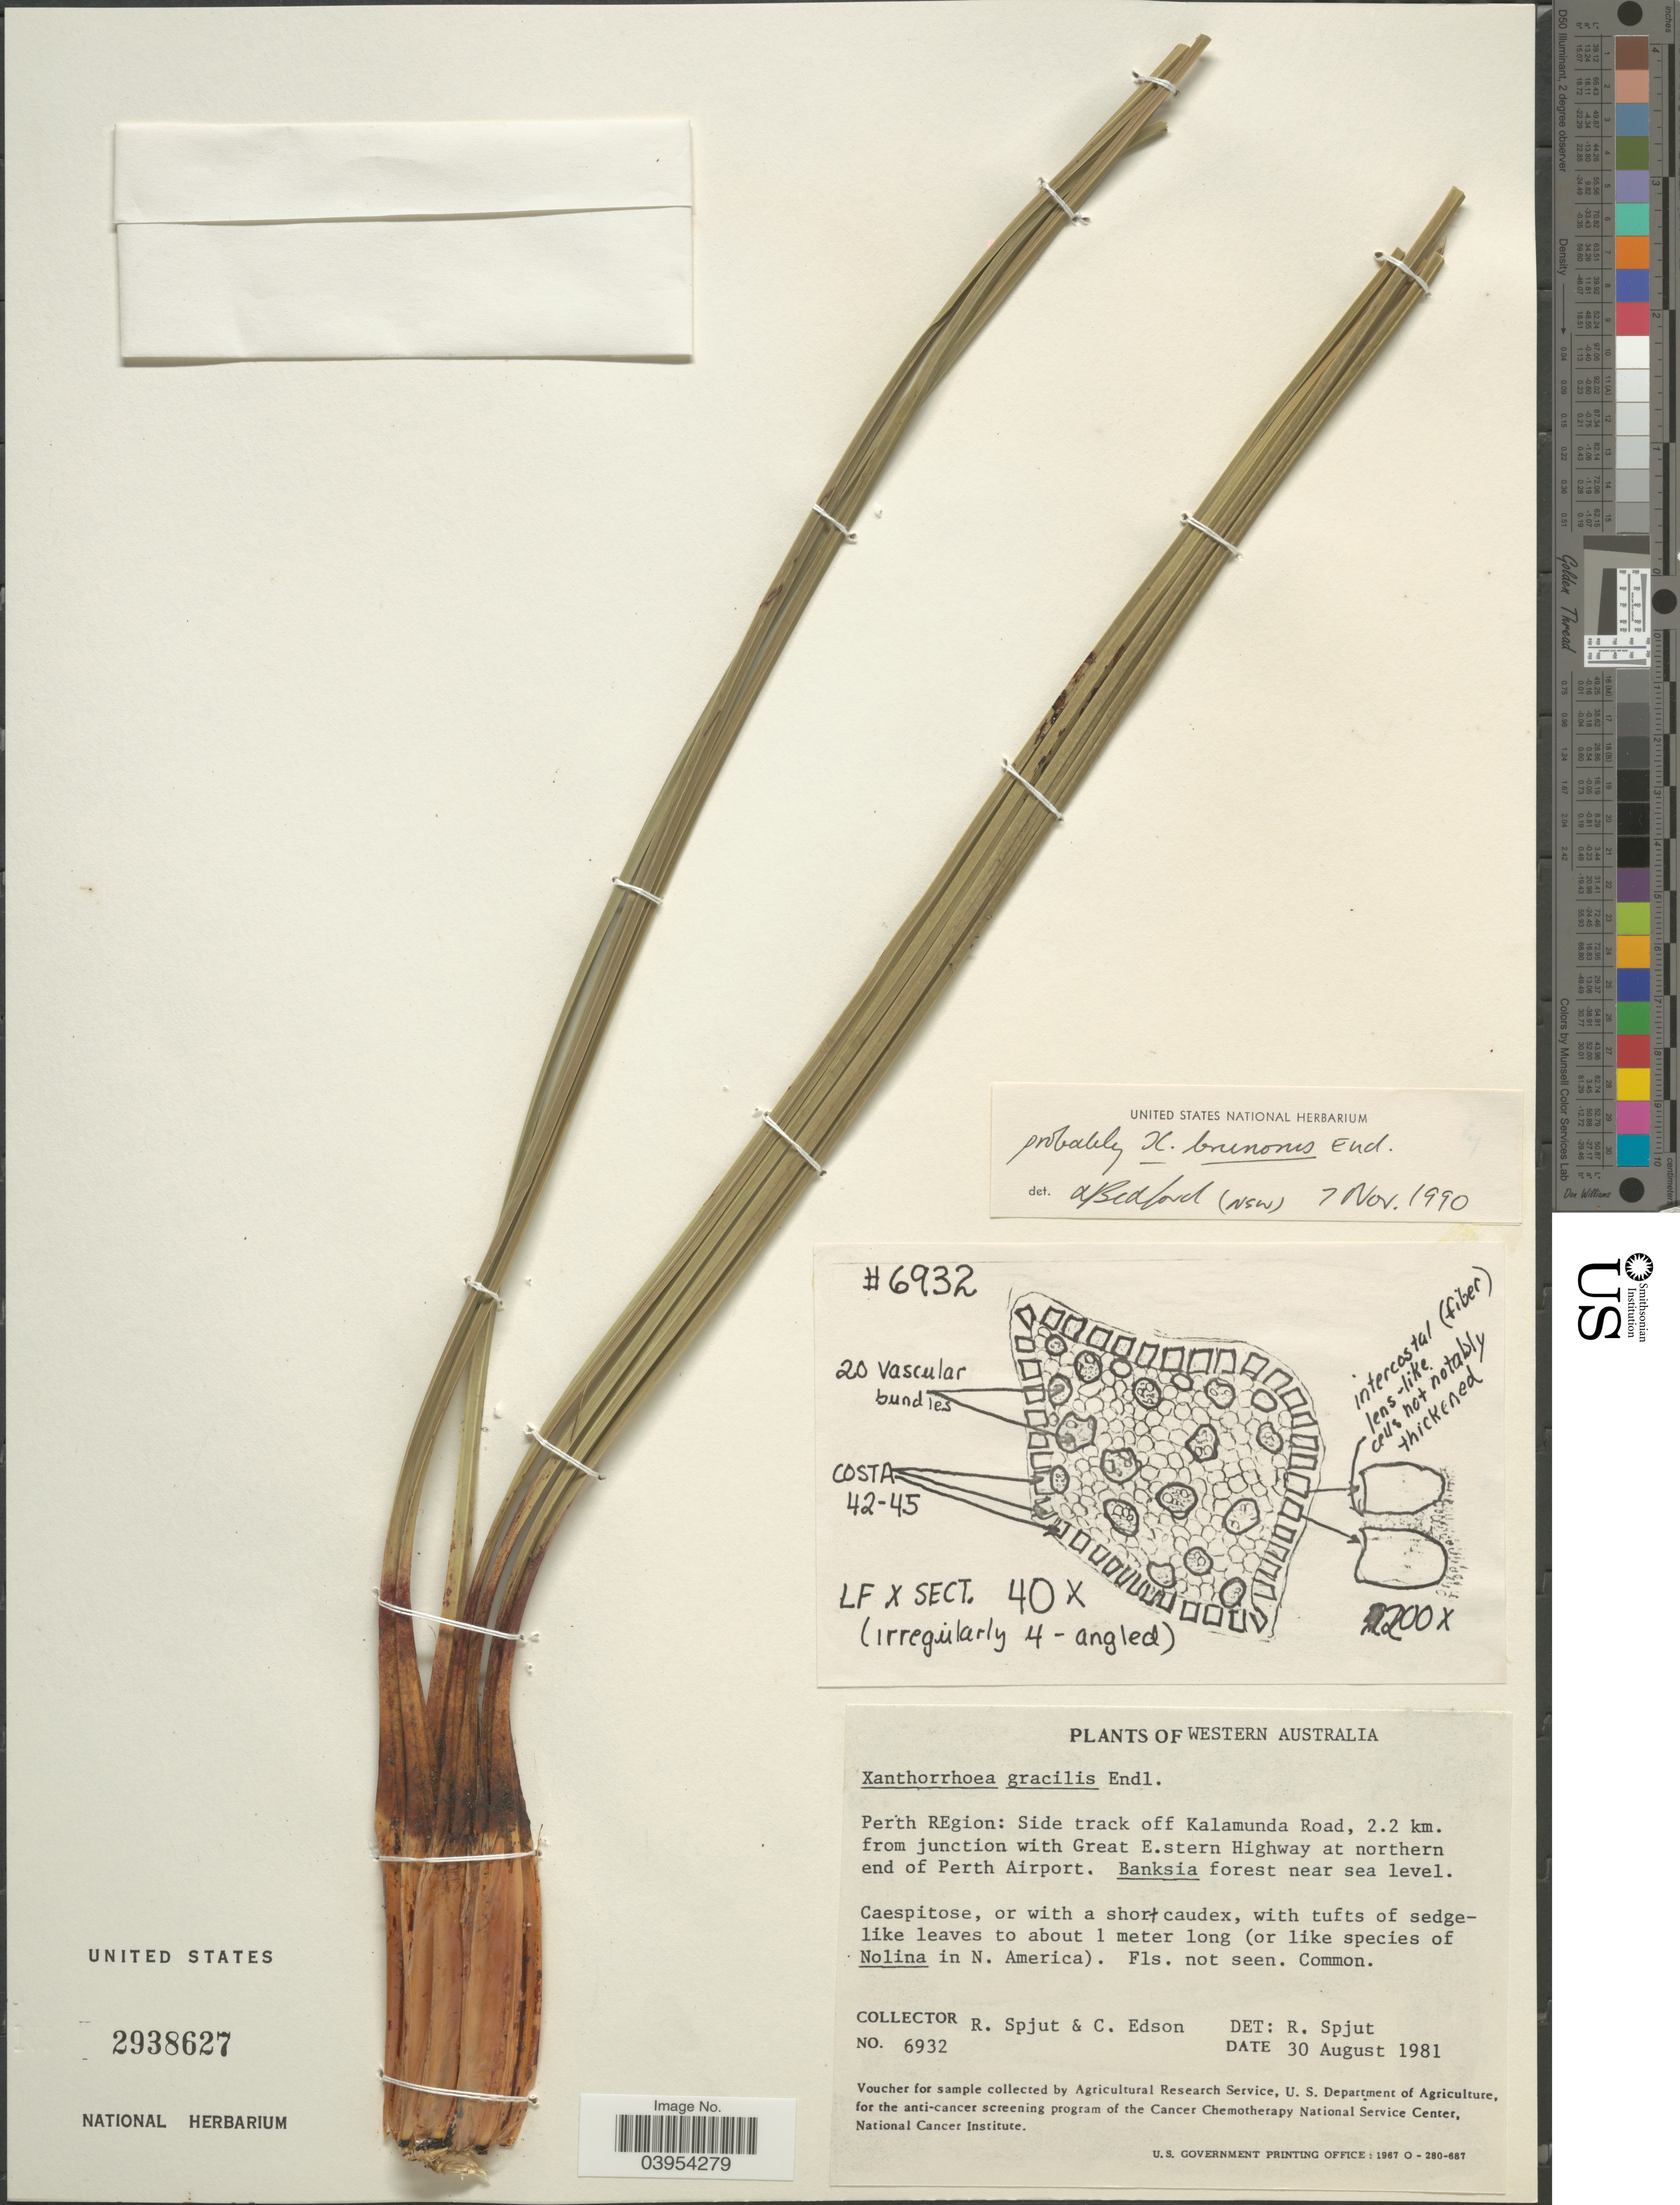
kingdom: Plantae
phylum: Tracheophyta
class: Liliopsida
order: Asparagales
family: Asphodelaceae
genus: Xanthorrhoea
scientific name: Xanthorrhoea brunonis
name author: Endl.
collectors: R. Spjut & C. Edson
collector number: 6932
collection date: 1981-08-30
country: Australia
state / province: Western Australia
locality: Perth REgion: Side track off Kalamunda Road, 2.2 km. from junction with Great E.stern Highway at northern end of Perth Airport.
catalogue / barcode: US 2938627